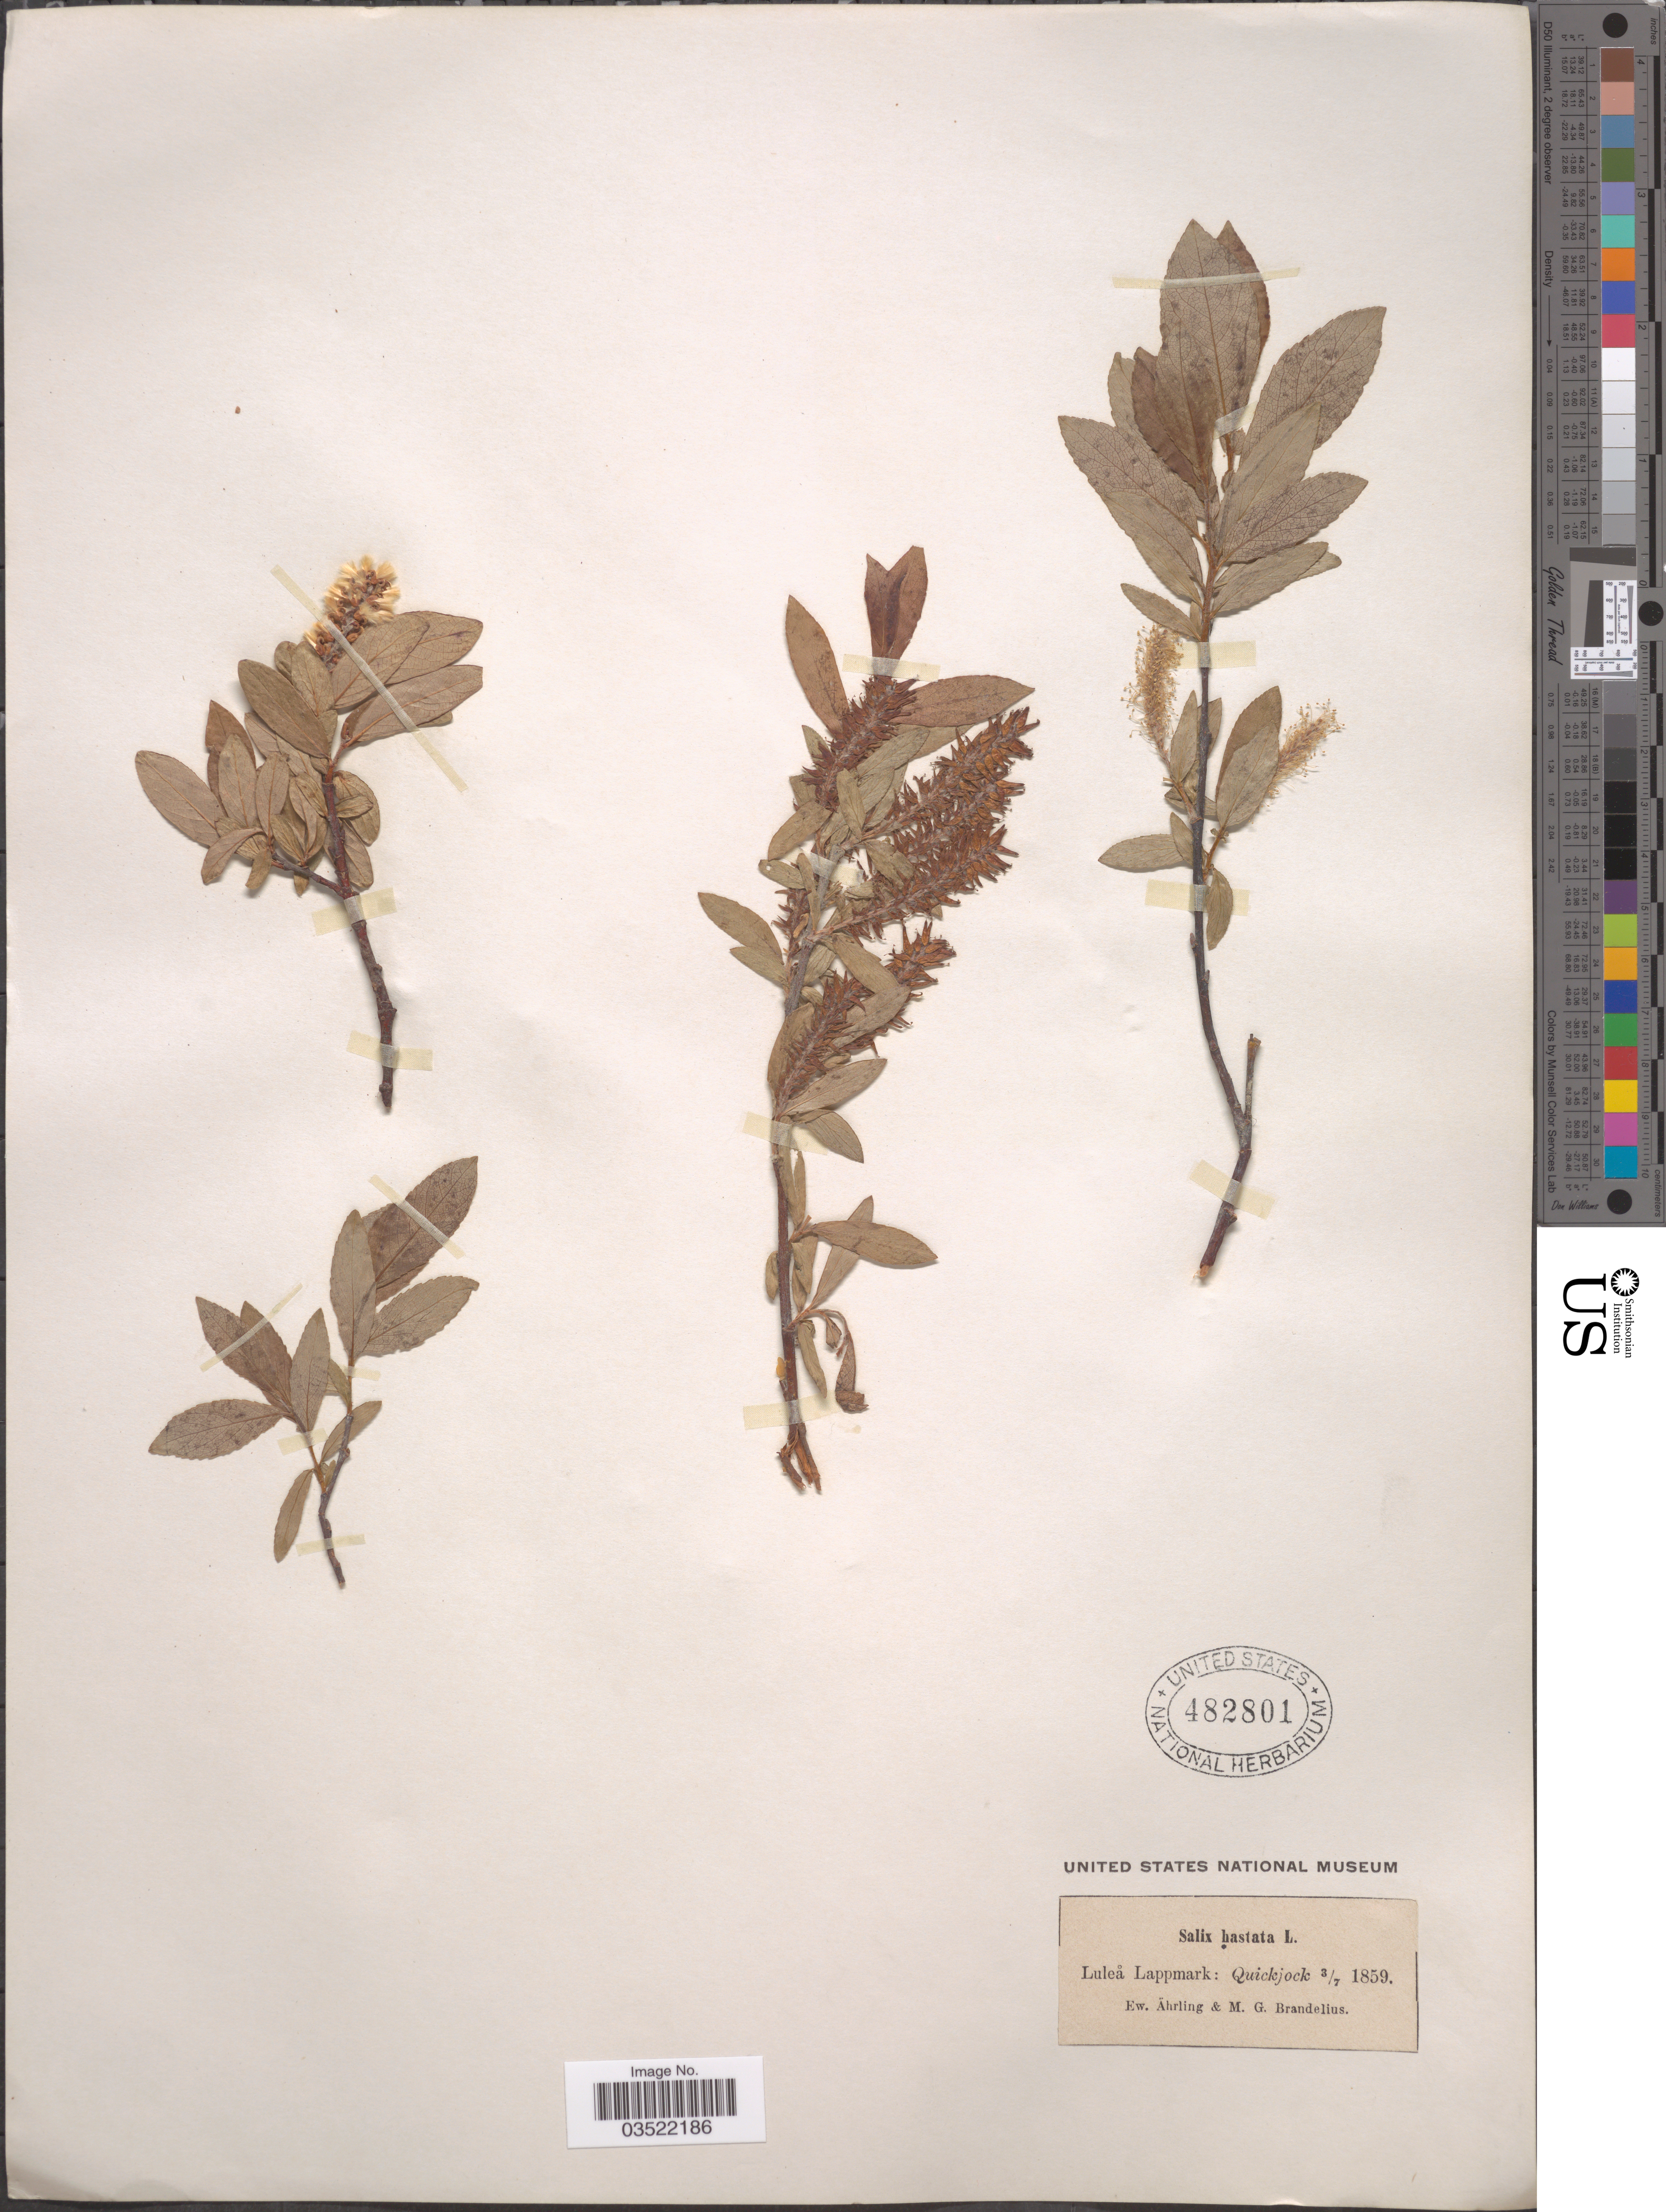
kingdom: Plantae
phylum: Tracheophyta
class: Magnoliopsida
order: Malpighiales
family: Salicaceae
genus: Salix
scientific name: Salix hastata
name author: L.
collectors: E. Ahrling & M. Brandelius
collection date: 1859-07-03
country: Sweden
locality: Luleå Lappmark: Quickjock.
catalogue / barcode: US 482801